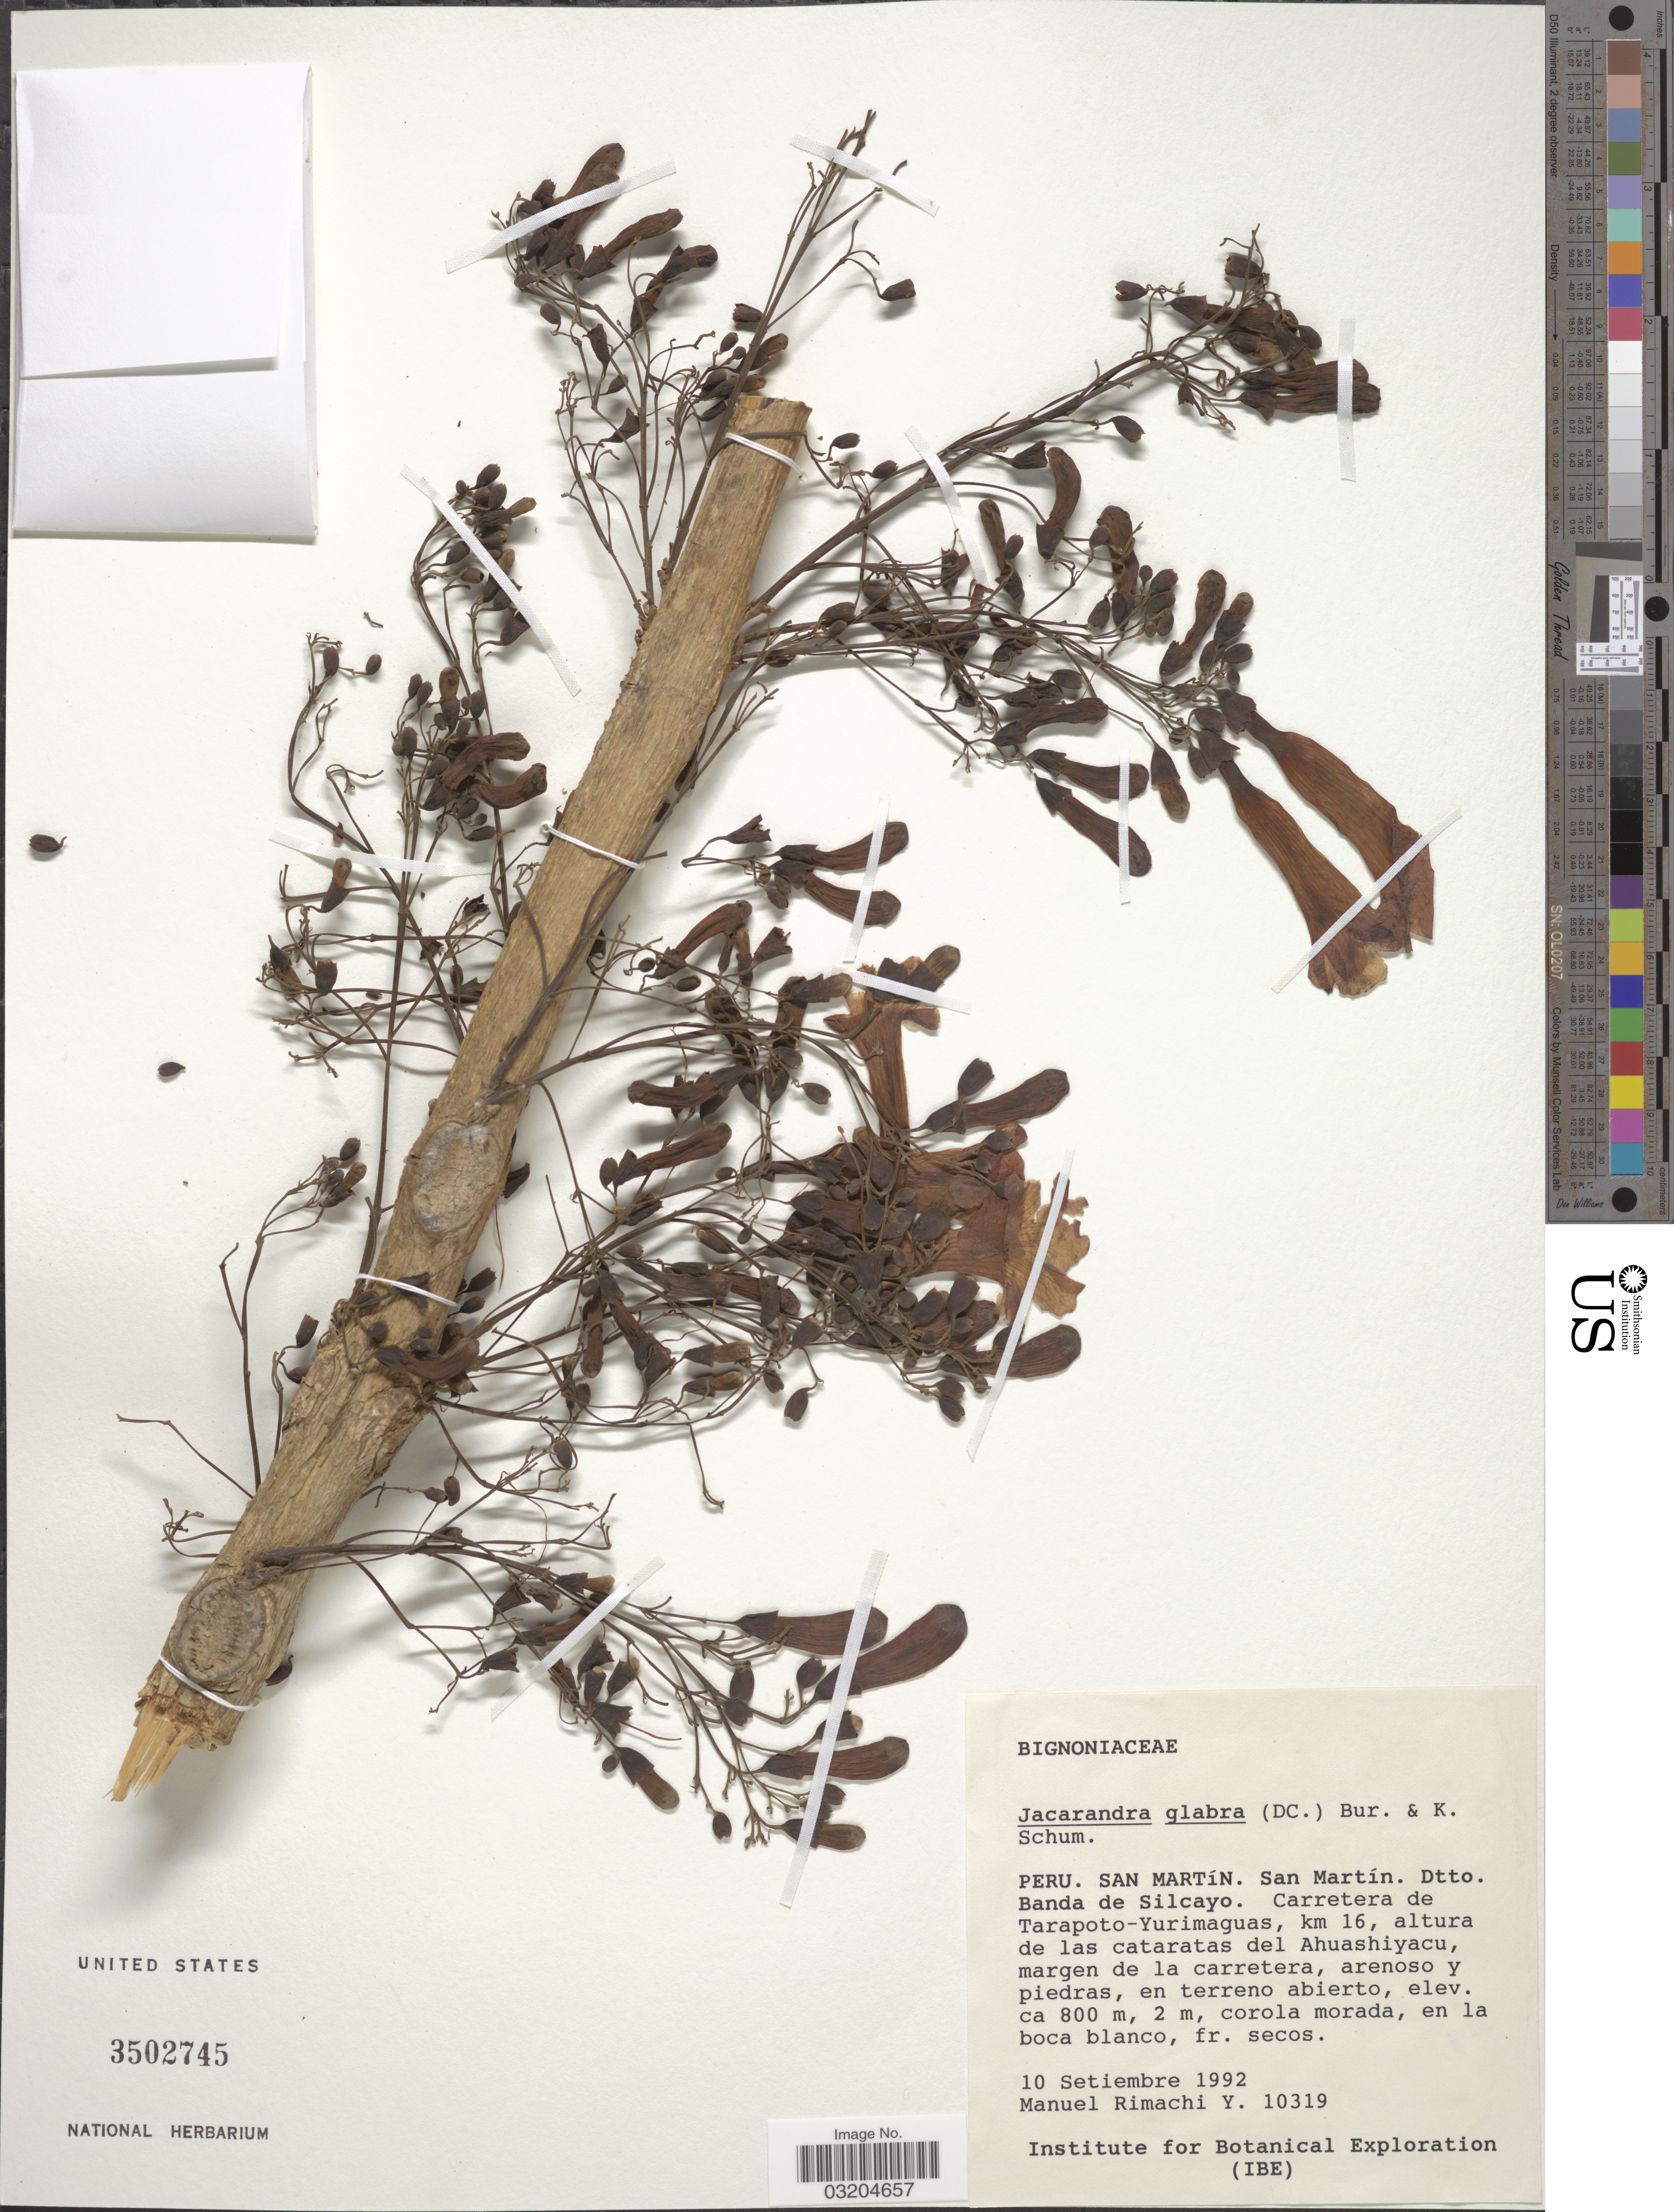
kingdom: Plantae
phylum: Tracheophyta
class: Magnoliopsida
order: Lamiales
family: Bignoniaceae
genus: Jacaranda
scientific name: Jacaranda glabra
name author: (DC.) Bureau & K. Schum.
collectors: M. Rimachi Y.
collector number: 10319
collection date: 1992-09-10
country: Peru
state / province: San Martín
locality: San Martin. Dtto. Banda de Silcayo. Carretera de Tarapoto-Yurimaguas, km 16, altura de las cataratas del Ahuashiyacu.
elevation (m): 800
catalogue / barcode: US 3502745